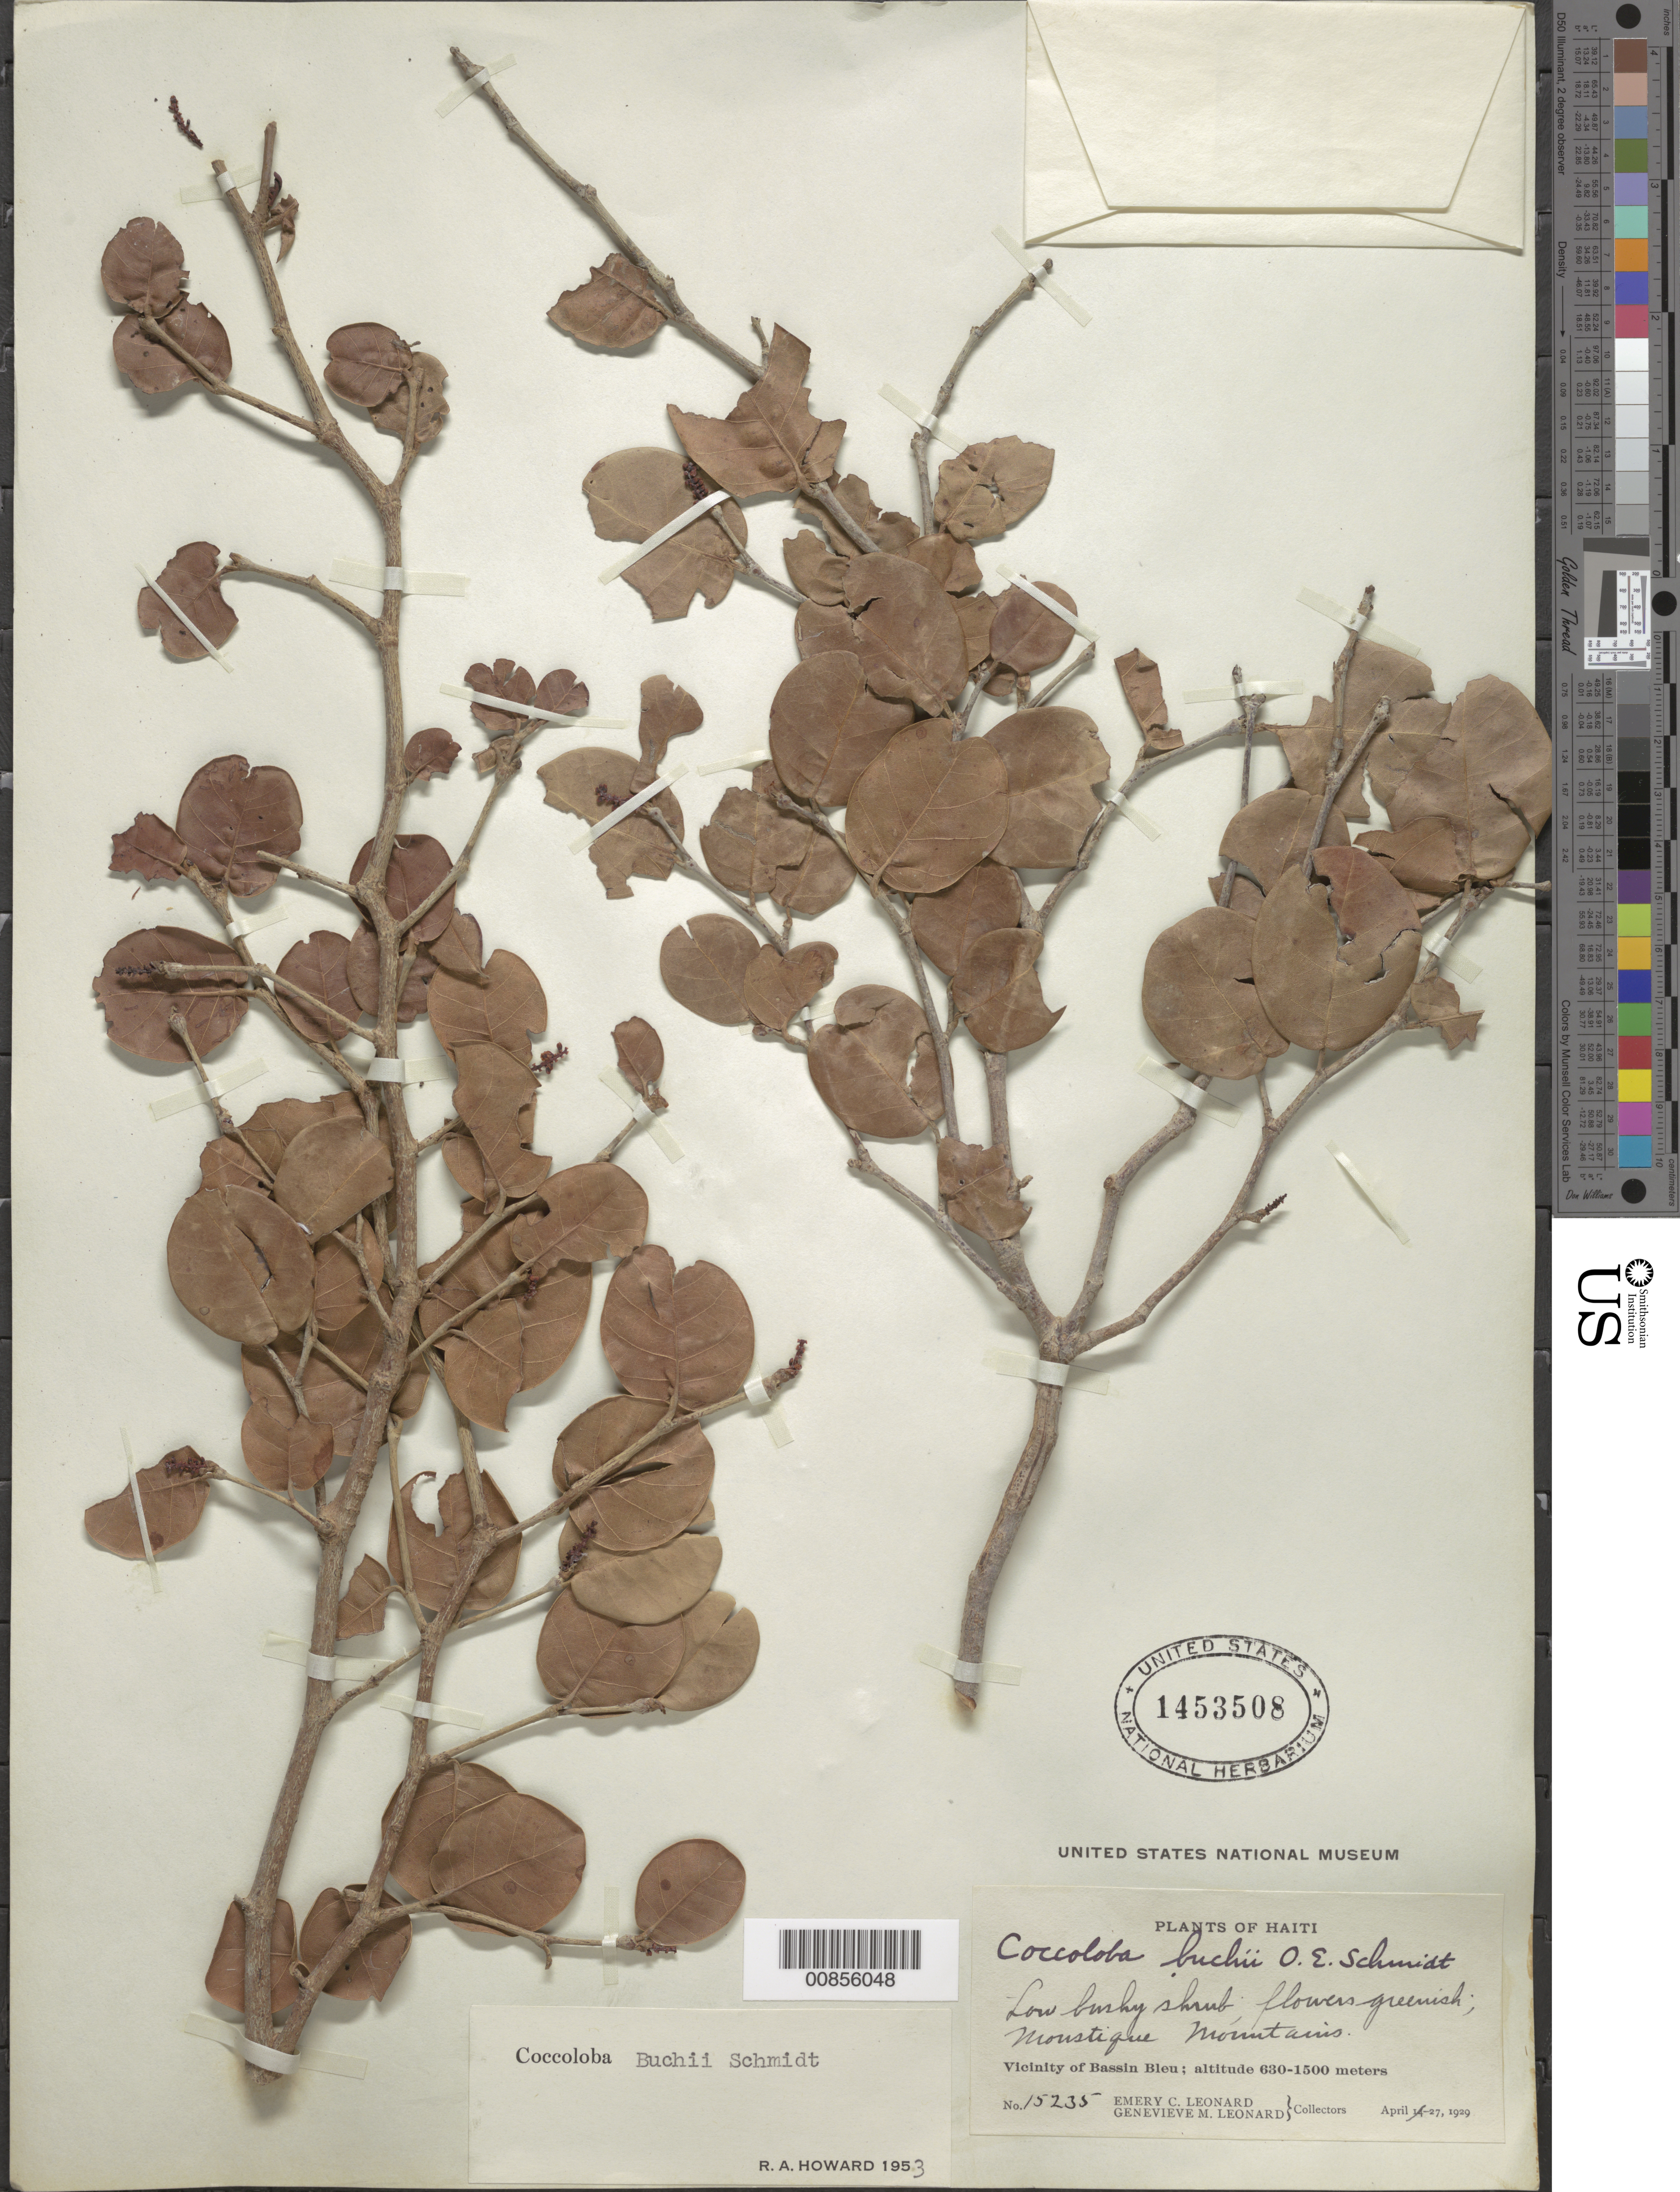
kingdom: Plantae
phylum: Tracheophyta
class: Magnoliopsida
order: Caryophyllales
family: Polygonaceae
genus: Coccoloba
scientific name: Coccoloba buchii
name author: O.C. Schmidt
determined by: Howard, R. A.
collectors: E. C. Leonard & G. M. Leonard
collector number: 15235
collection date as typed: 27 Apr 1929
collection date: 1929-04-27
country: Haiti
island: Hispaniola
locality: Vicinity of Bassin Bleu. Moustique Mountains.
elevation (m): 630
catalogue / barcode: US 1453508